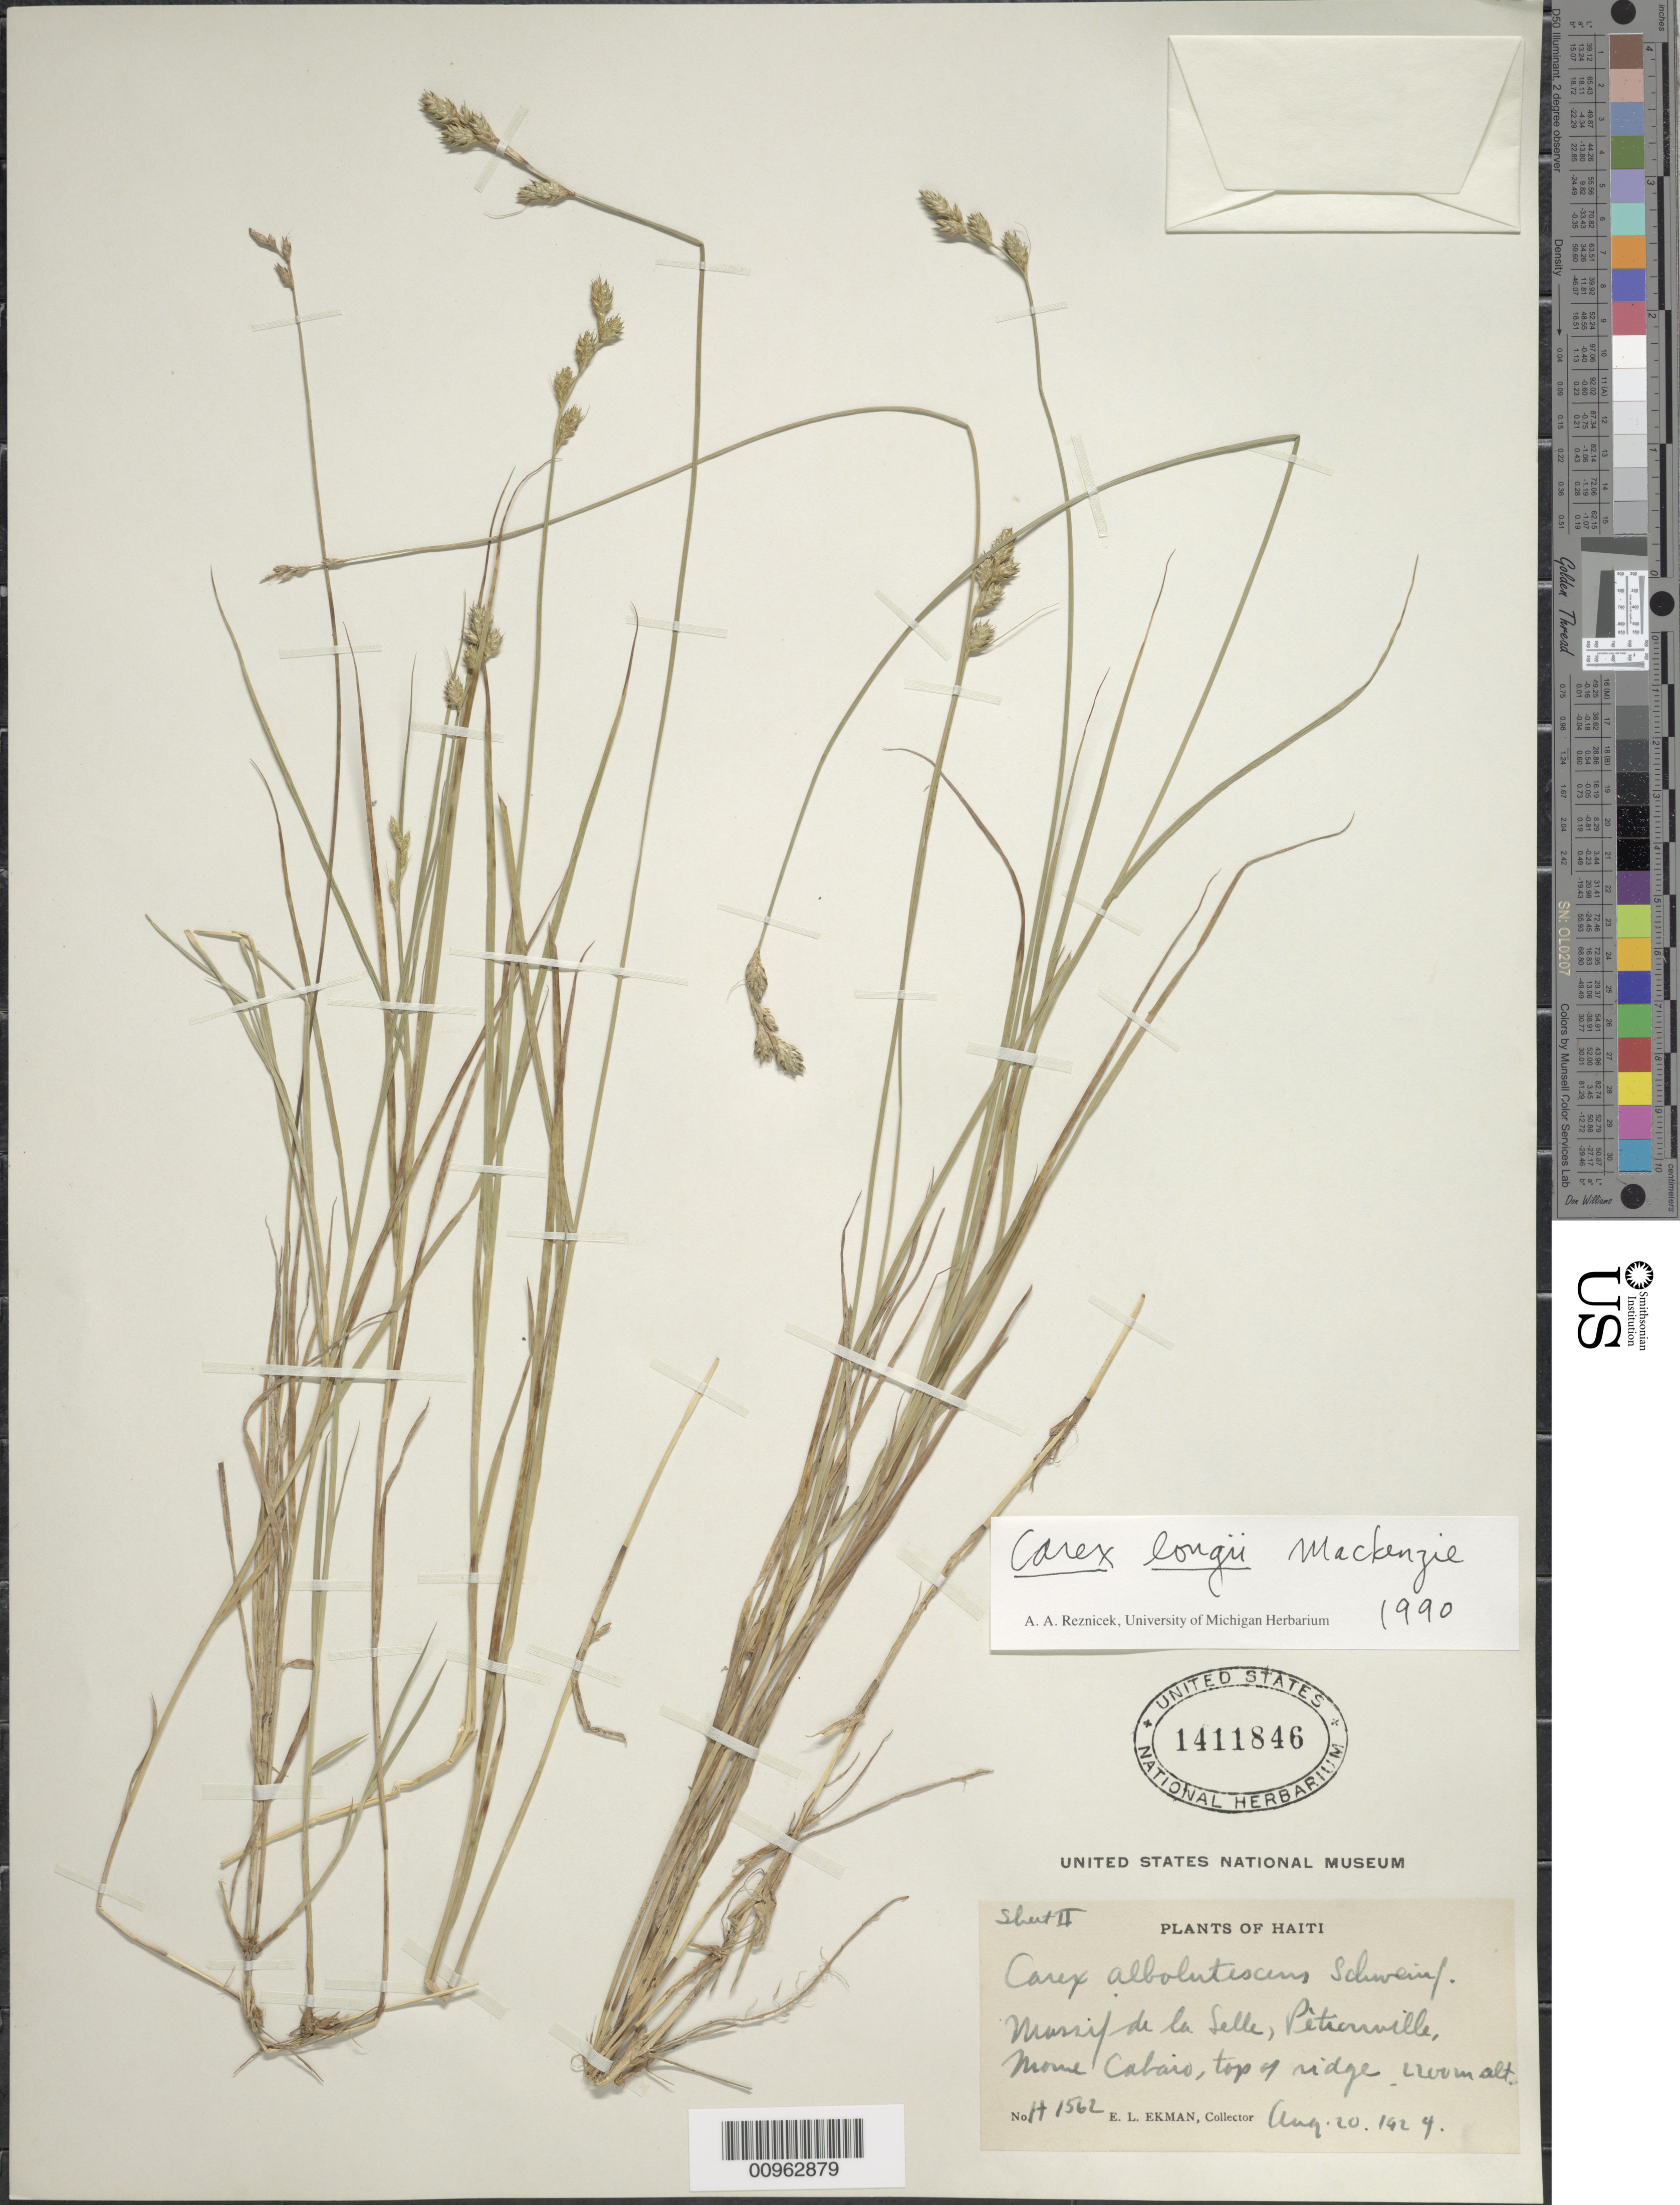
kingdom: Plantae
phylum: Tracheophyta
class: Liliopsida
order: Poales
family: Cyperaceae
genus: Carex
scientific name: Carex longii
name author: Mack.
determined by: Reznicek, A. A.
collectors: E. L. Ekman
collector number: H 1562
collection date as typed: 20 Aug 1924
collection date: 1924-08-20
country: Haiti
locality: Massif de la Selle, Pétionville, Morne Cabaio, top of ridge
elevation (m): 2200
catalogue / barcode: US 1411846